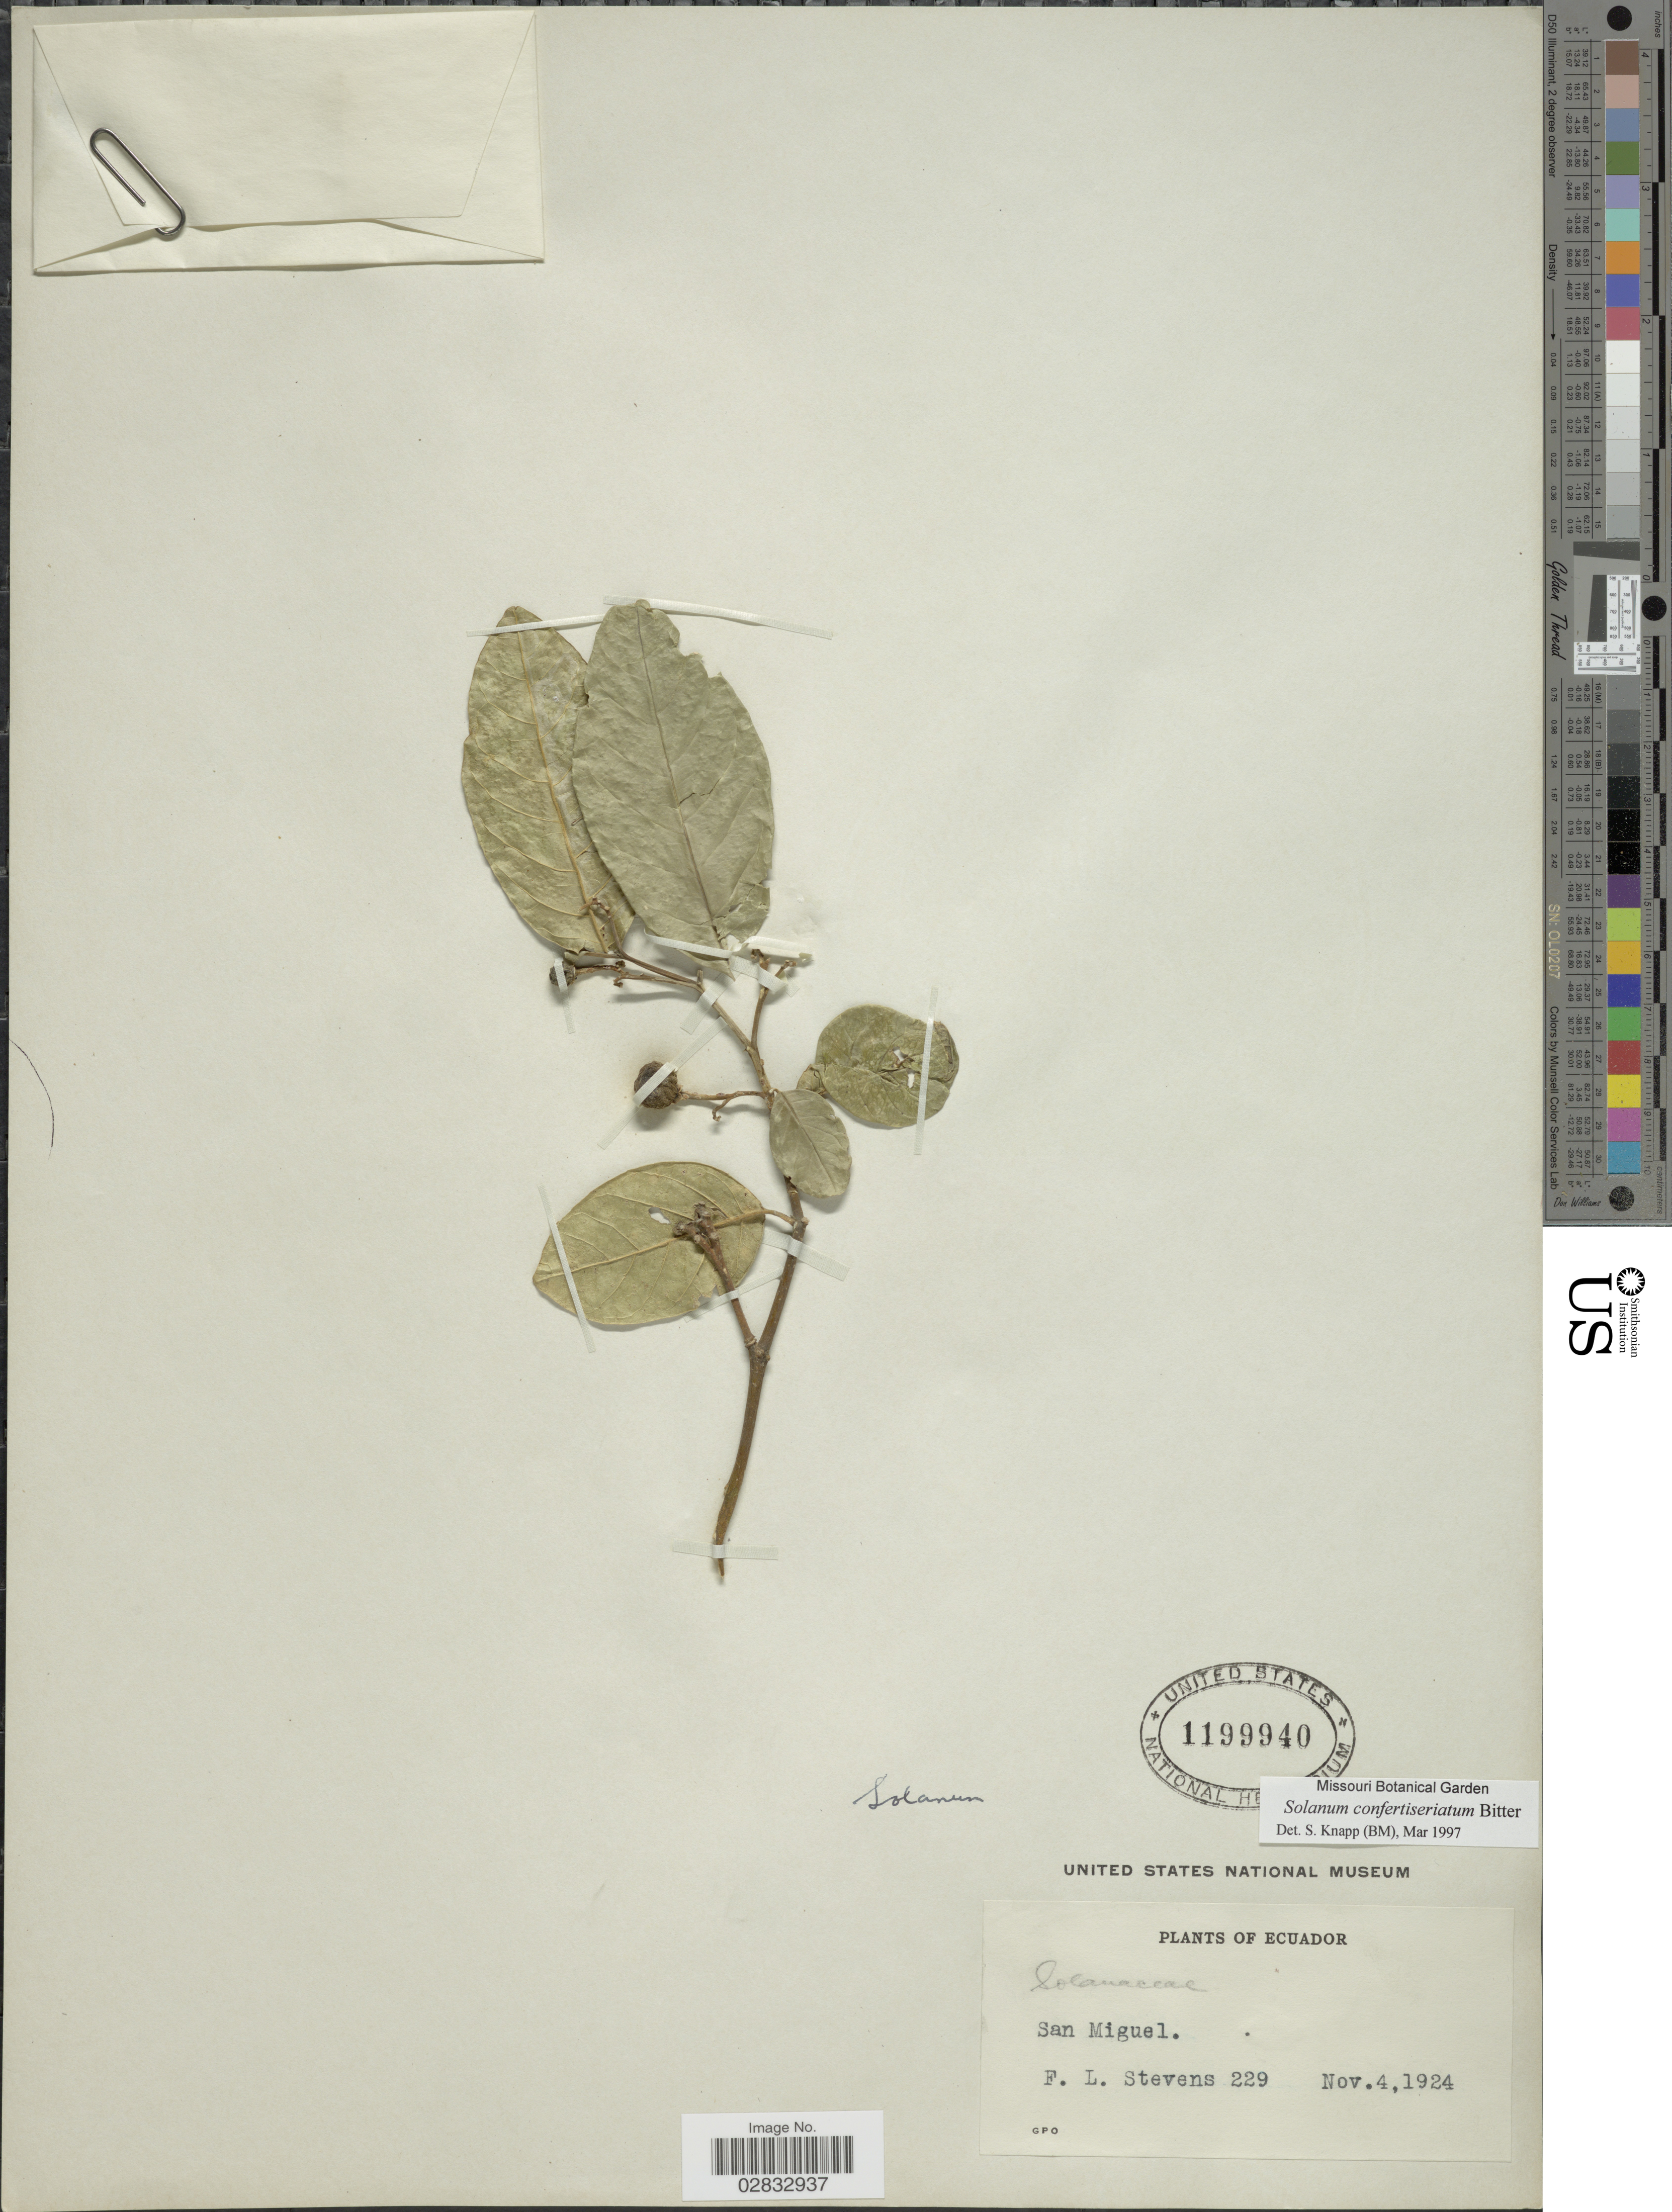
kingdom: Plantae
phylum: Tracheophyta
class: Magnoliopsida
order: Solanales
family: Solanaceae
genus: Solanum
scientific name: Solanum confertiseriatum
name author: Bitter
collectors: F. L. Stevens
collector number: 229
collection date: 1924-11-04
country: Ecuador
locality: San Miguel.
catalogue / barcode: US 1199940